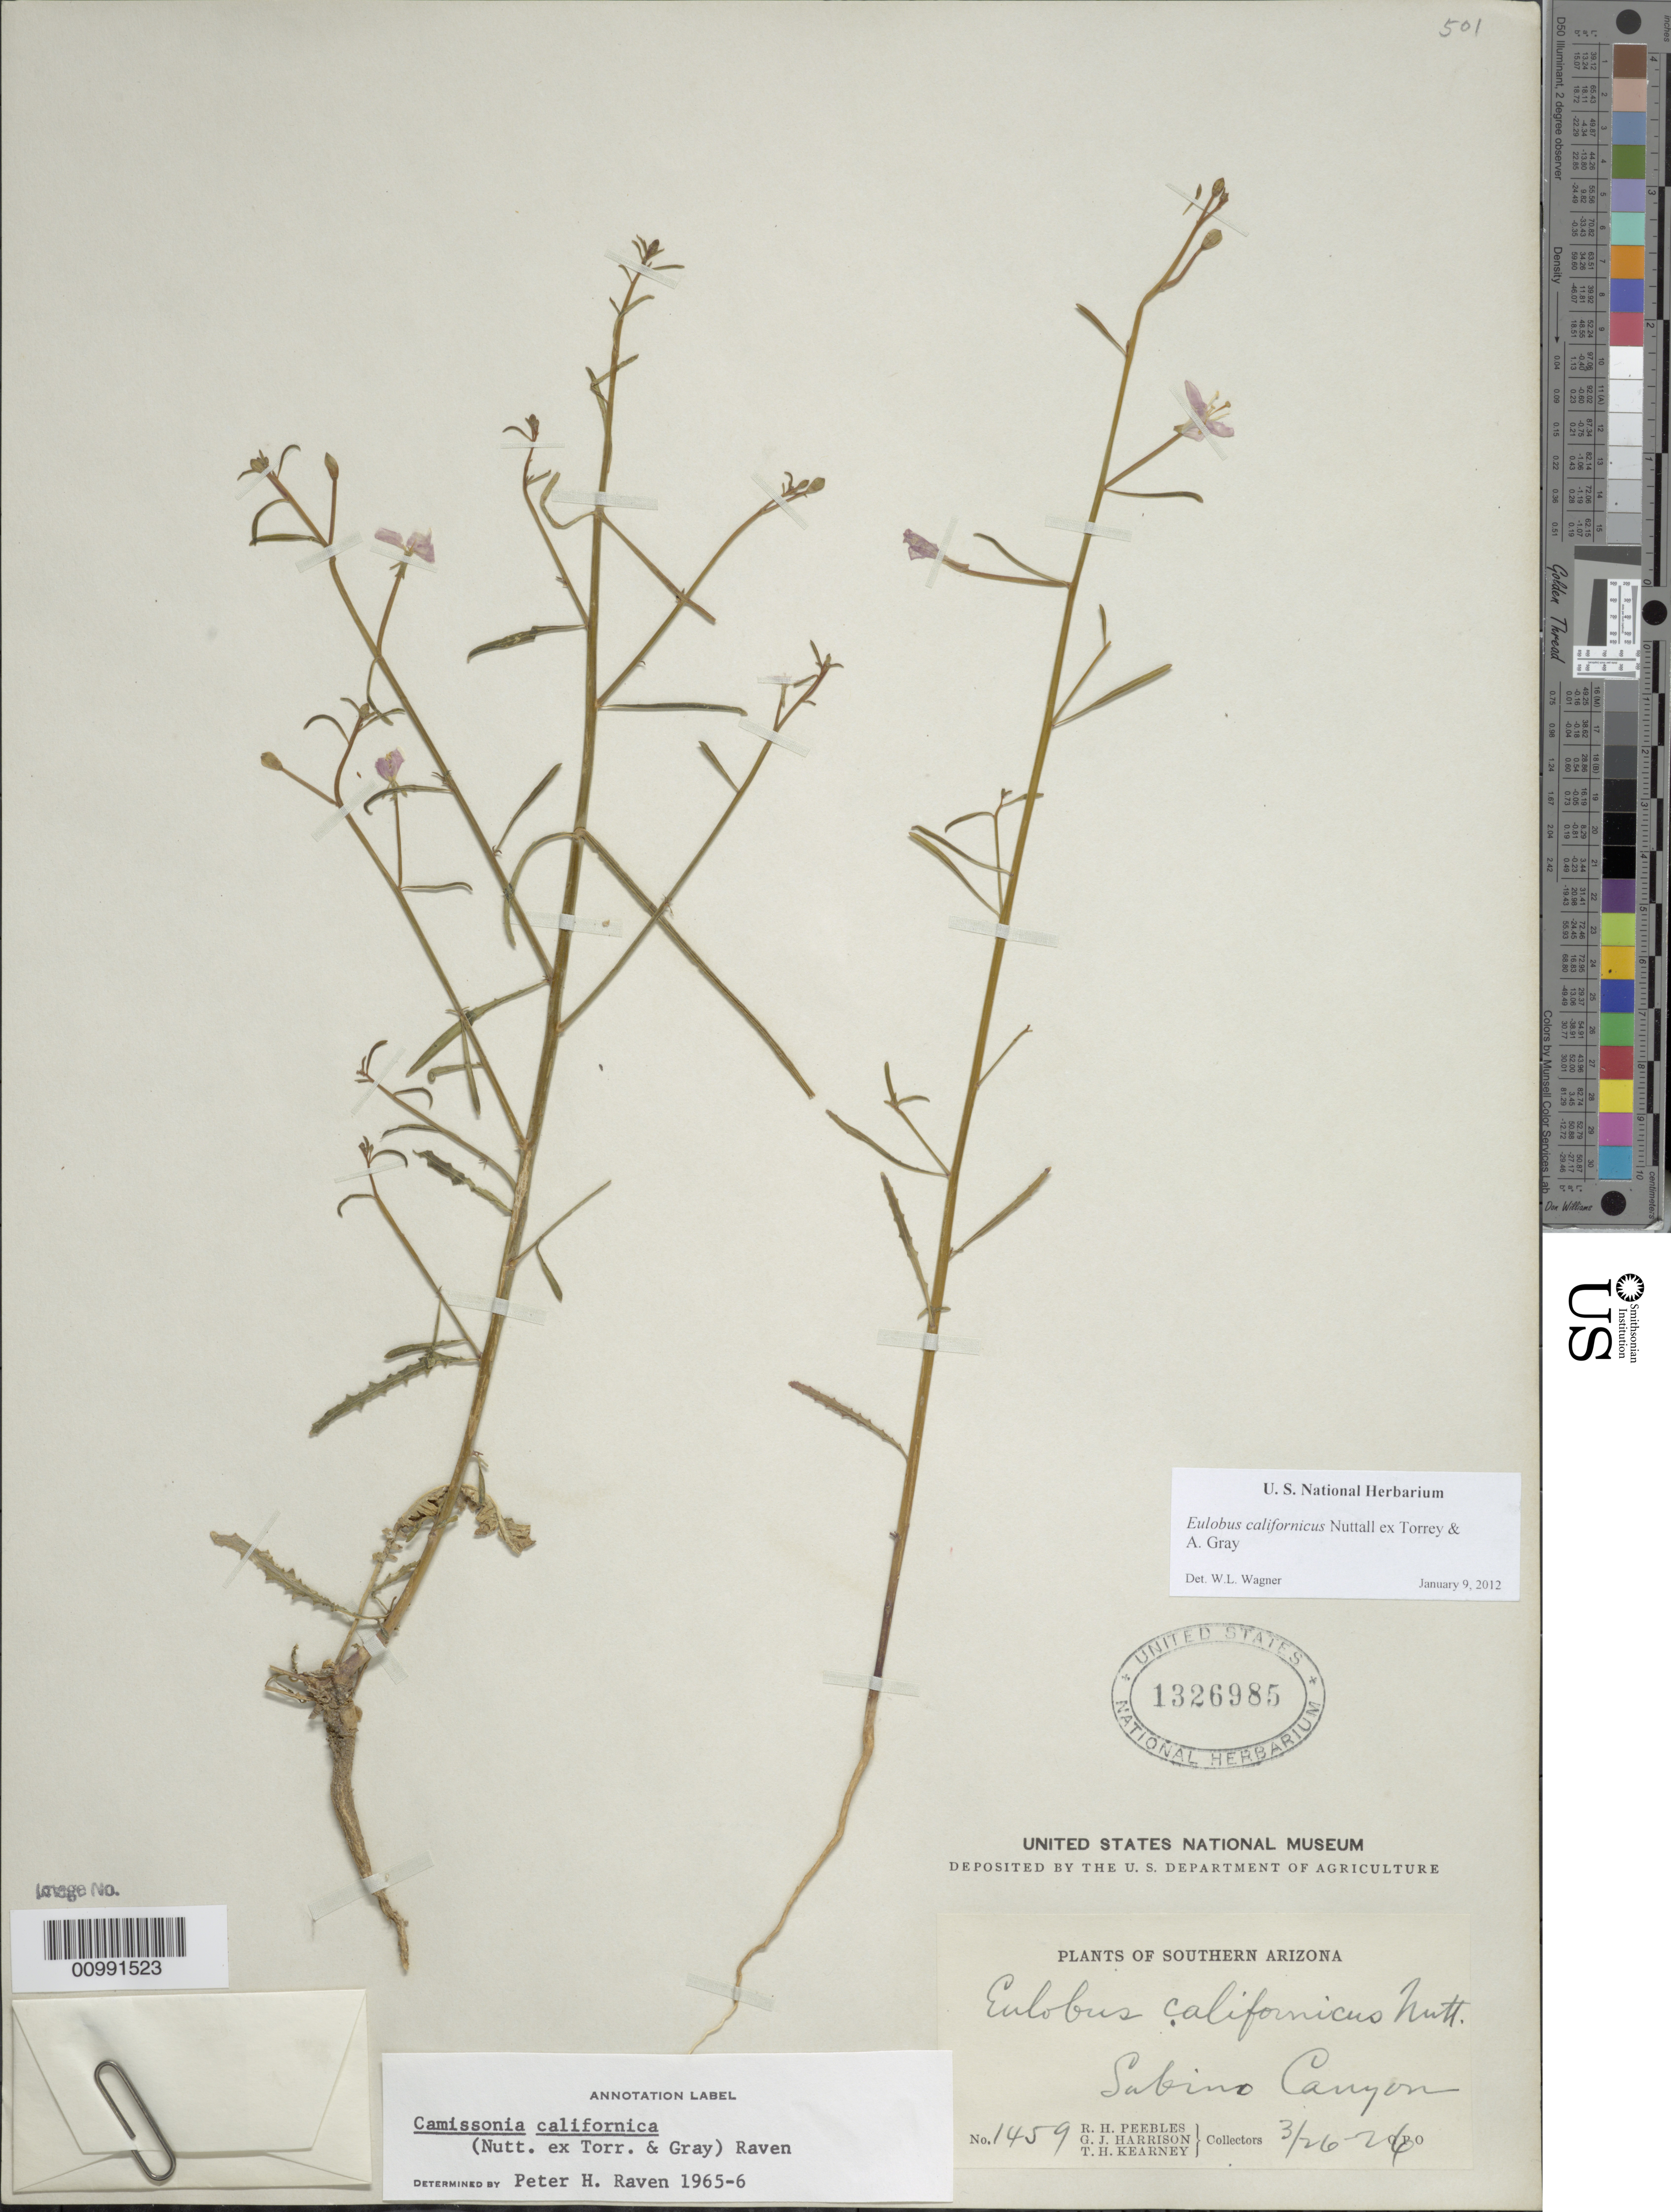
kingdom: Plantae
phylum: Tracheophyta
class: Magnoliopsida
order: Myrtales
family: Onagraceae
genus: Eulobus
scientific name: Eulobus californicus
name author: Nutt. ex Torr. & A. Gray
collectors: R. H. Peebles & G. J. Harrison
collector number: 1459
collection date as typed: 26 Mar 1926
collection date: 1926-03-26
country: United States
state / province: Arizona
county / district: Pima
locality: Sabino Canyon.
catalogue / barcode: US 1326985